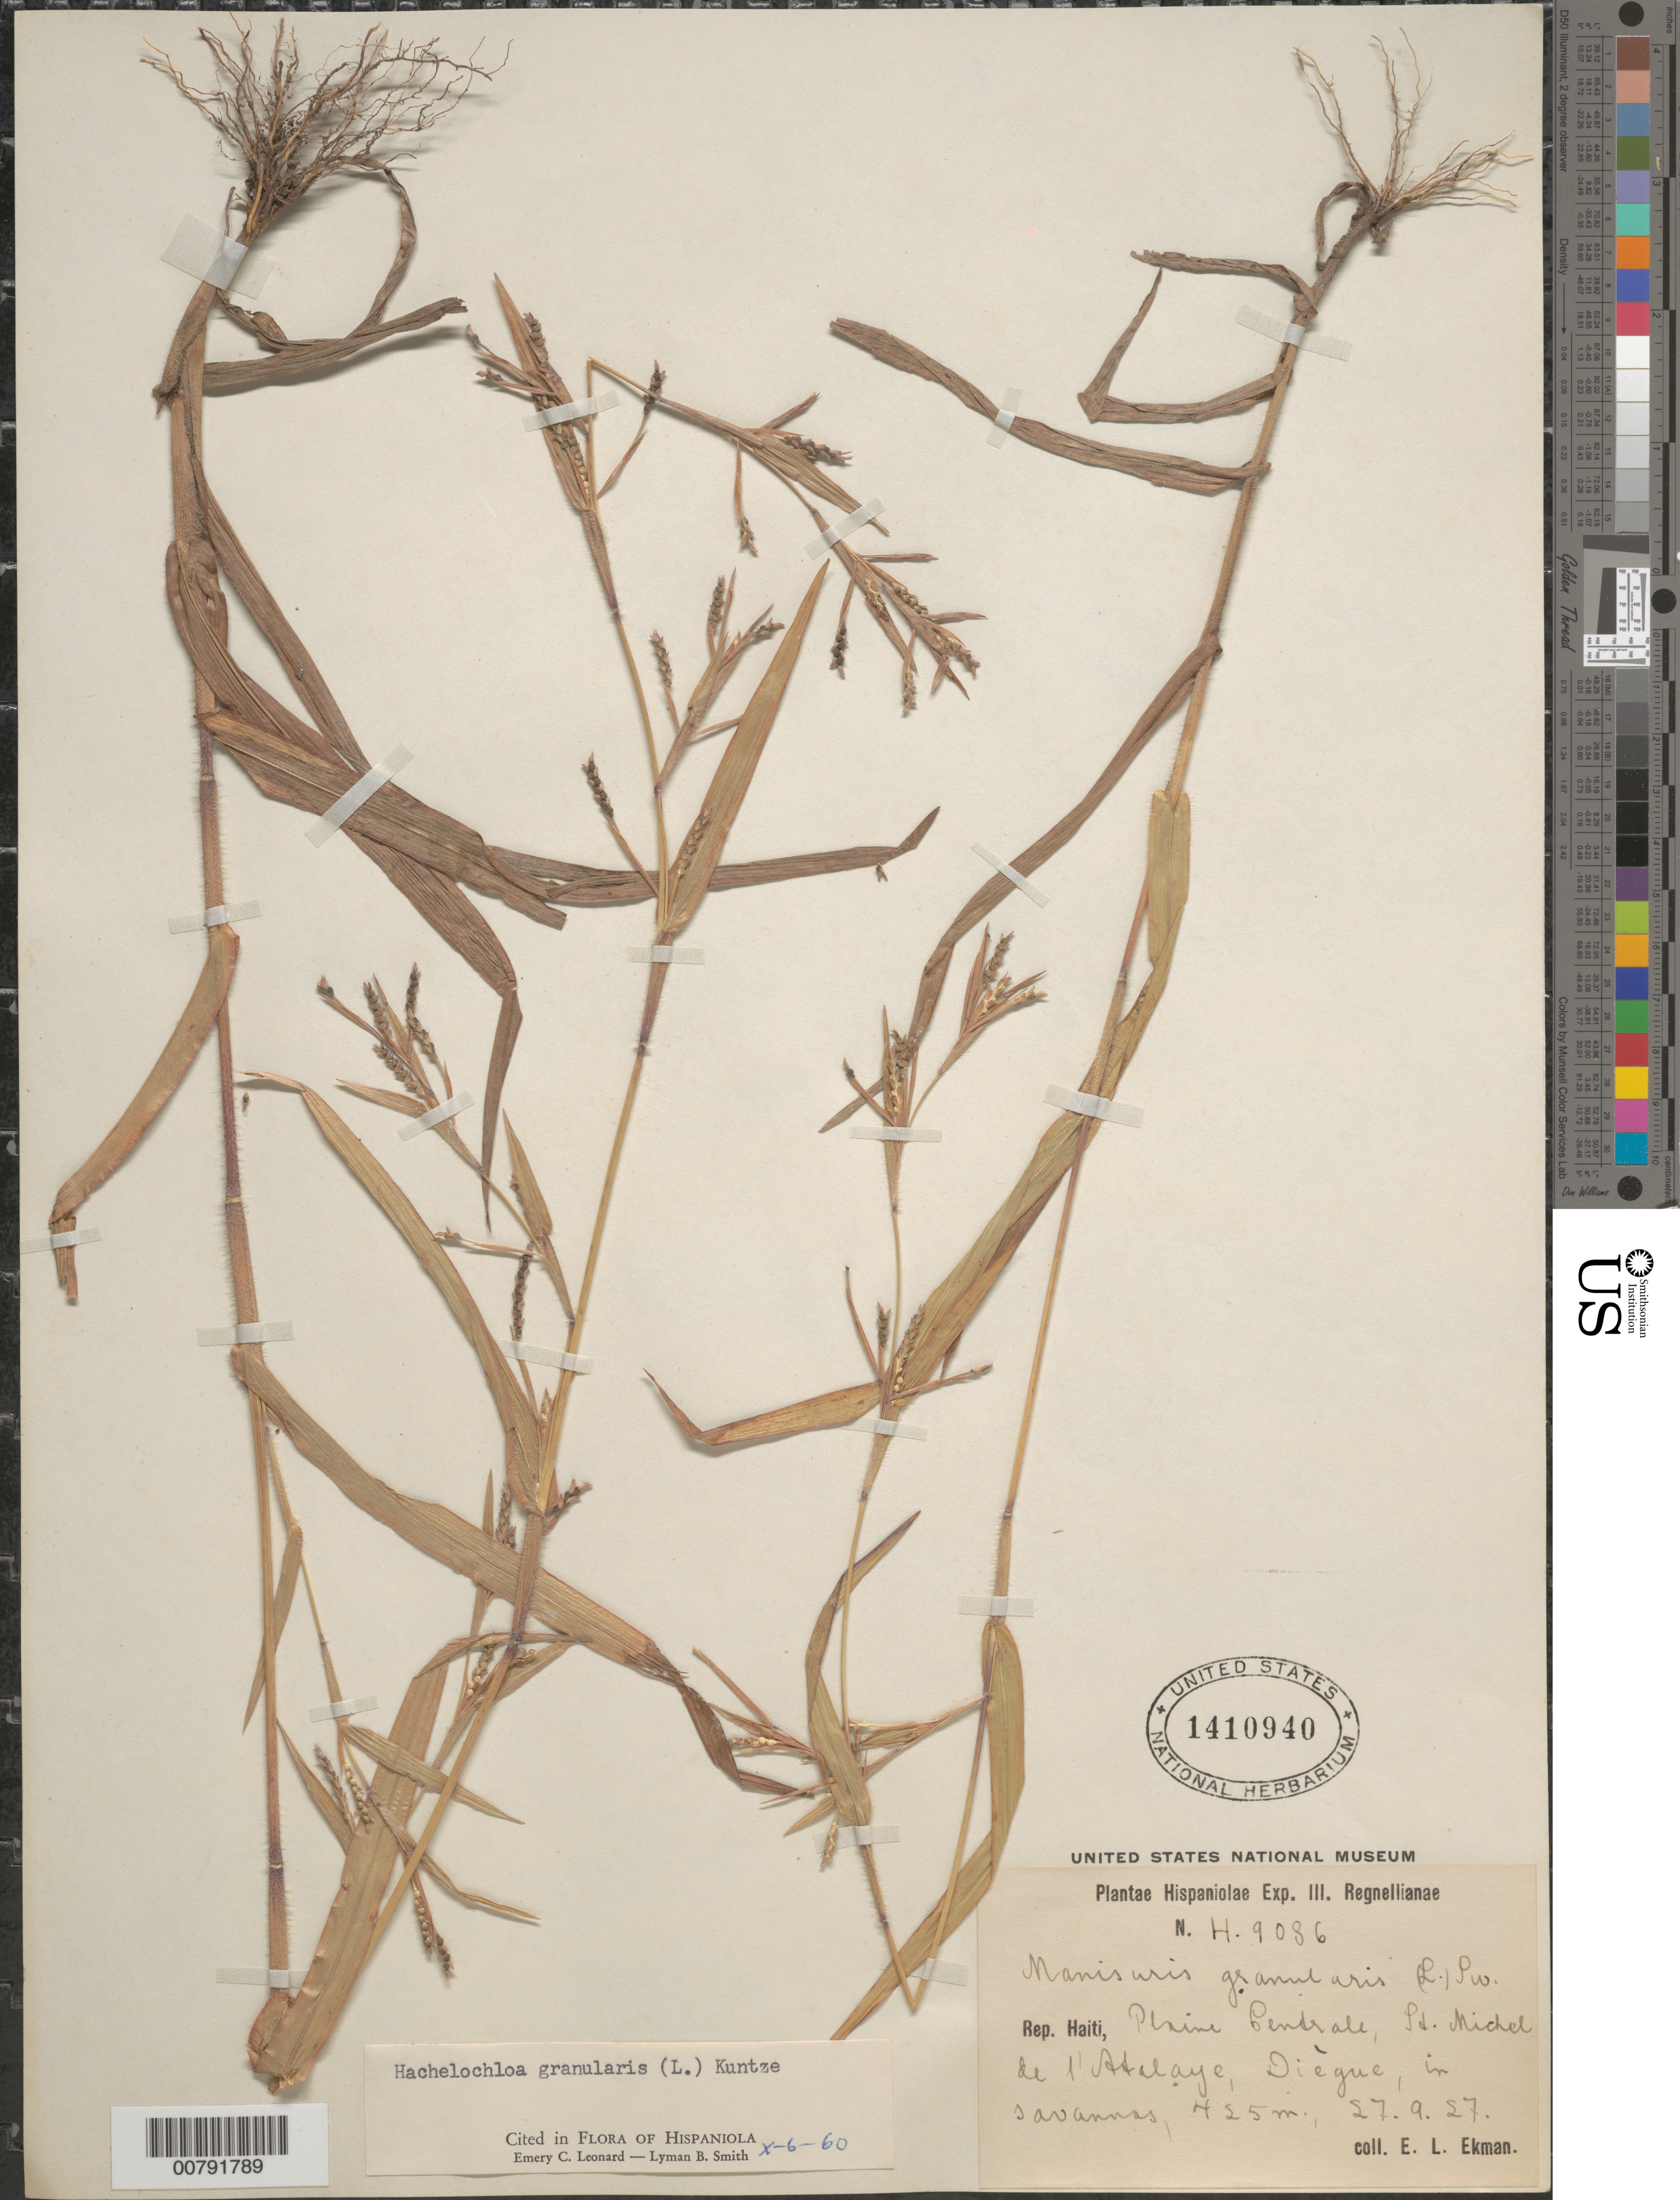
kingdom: Plantae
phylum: Tracheophyta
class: Liliopsida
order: Poales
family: Poaceae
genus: Mnesithea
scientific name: Mnesithea granularis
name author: (L.) de Koning & Sosef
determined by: Leonard, E. C.; Smith, L. B.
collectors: E. L. Ekman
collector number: H 9086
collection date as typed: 27 Sep 1927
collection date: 1927-09-27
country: Haiti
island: Hispaniola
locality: Plaine Centrale, St. Michel de l'Atalaye, Diegne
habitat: In savannas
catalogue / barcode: US 1410940